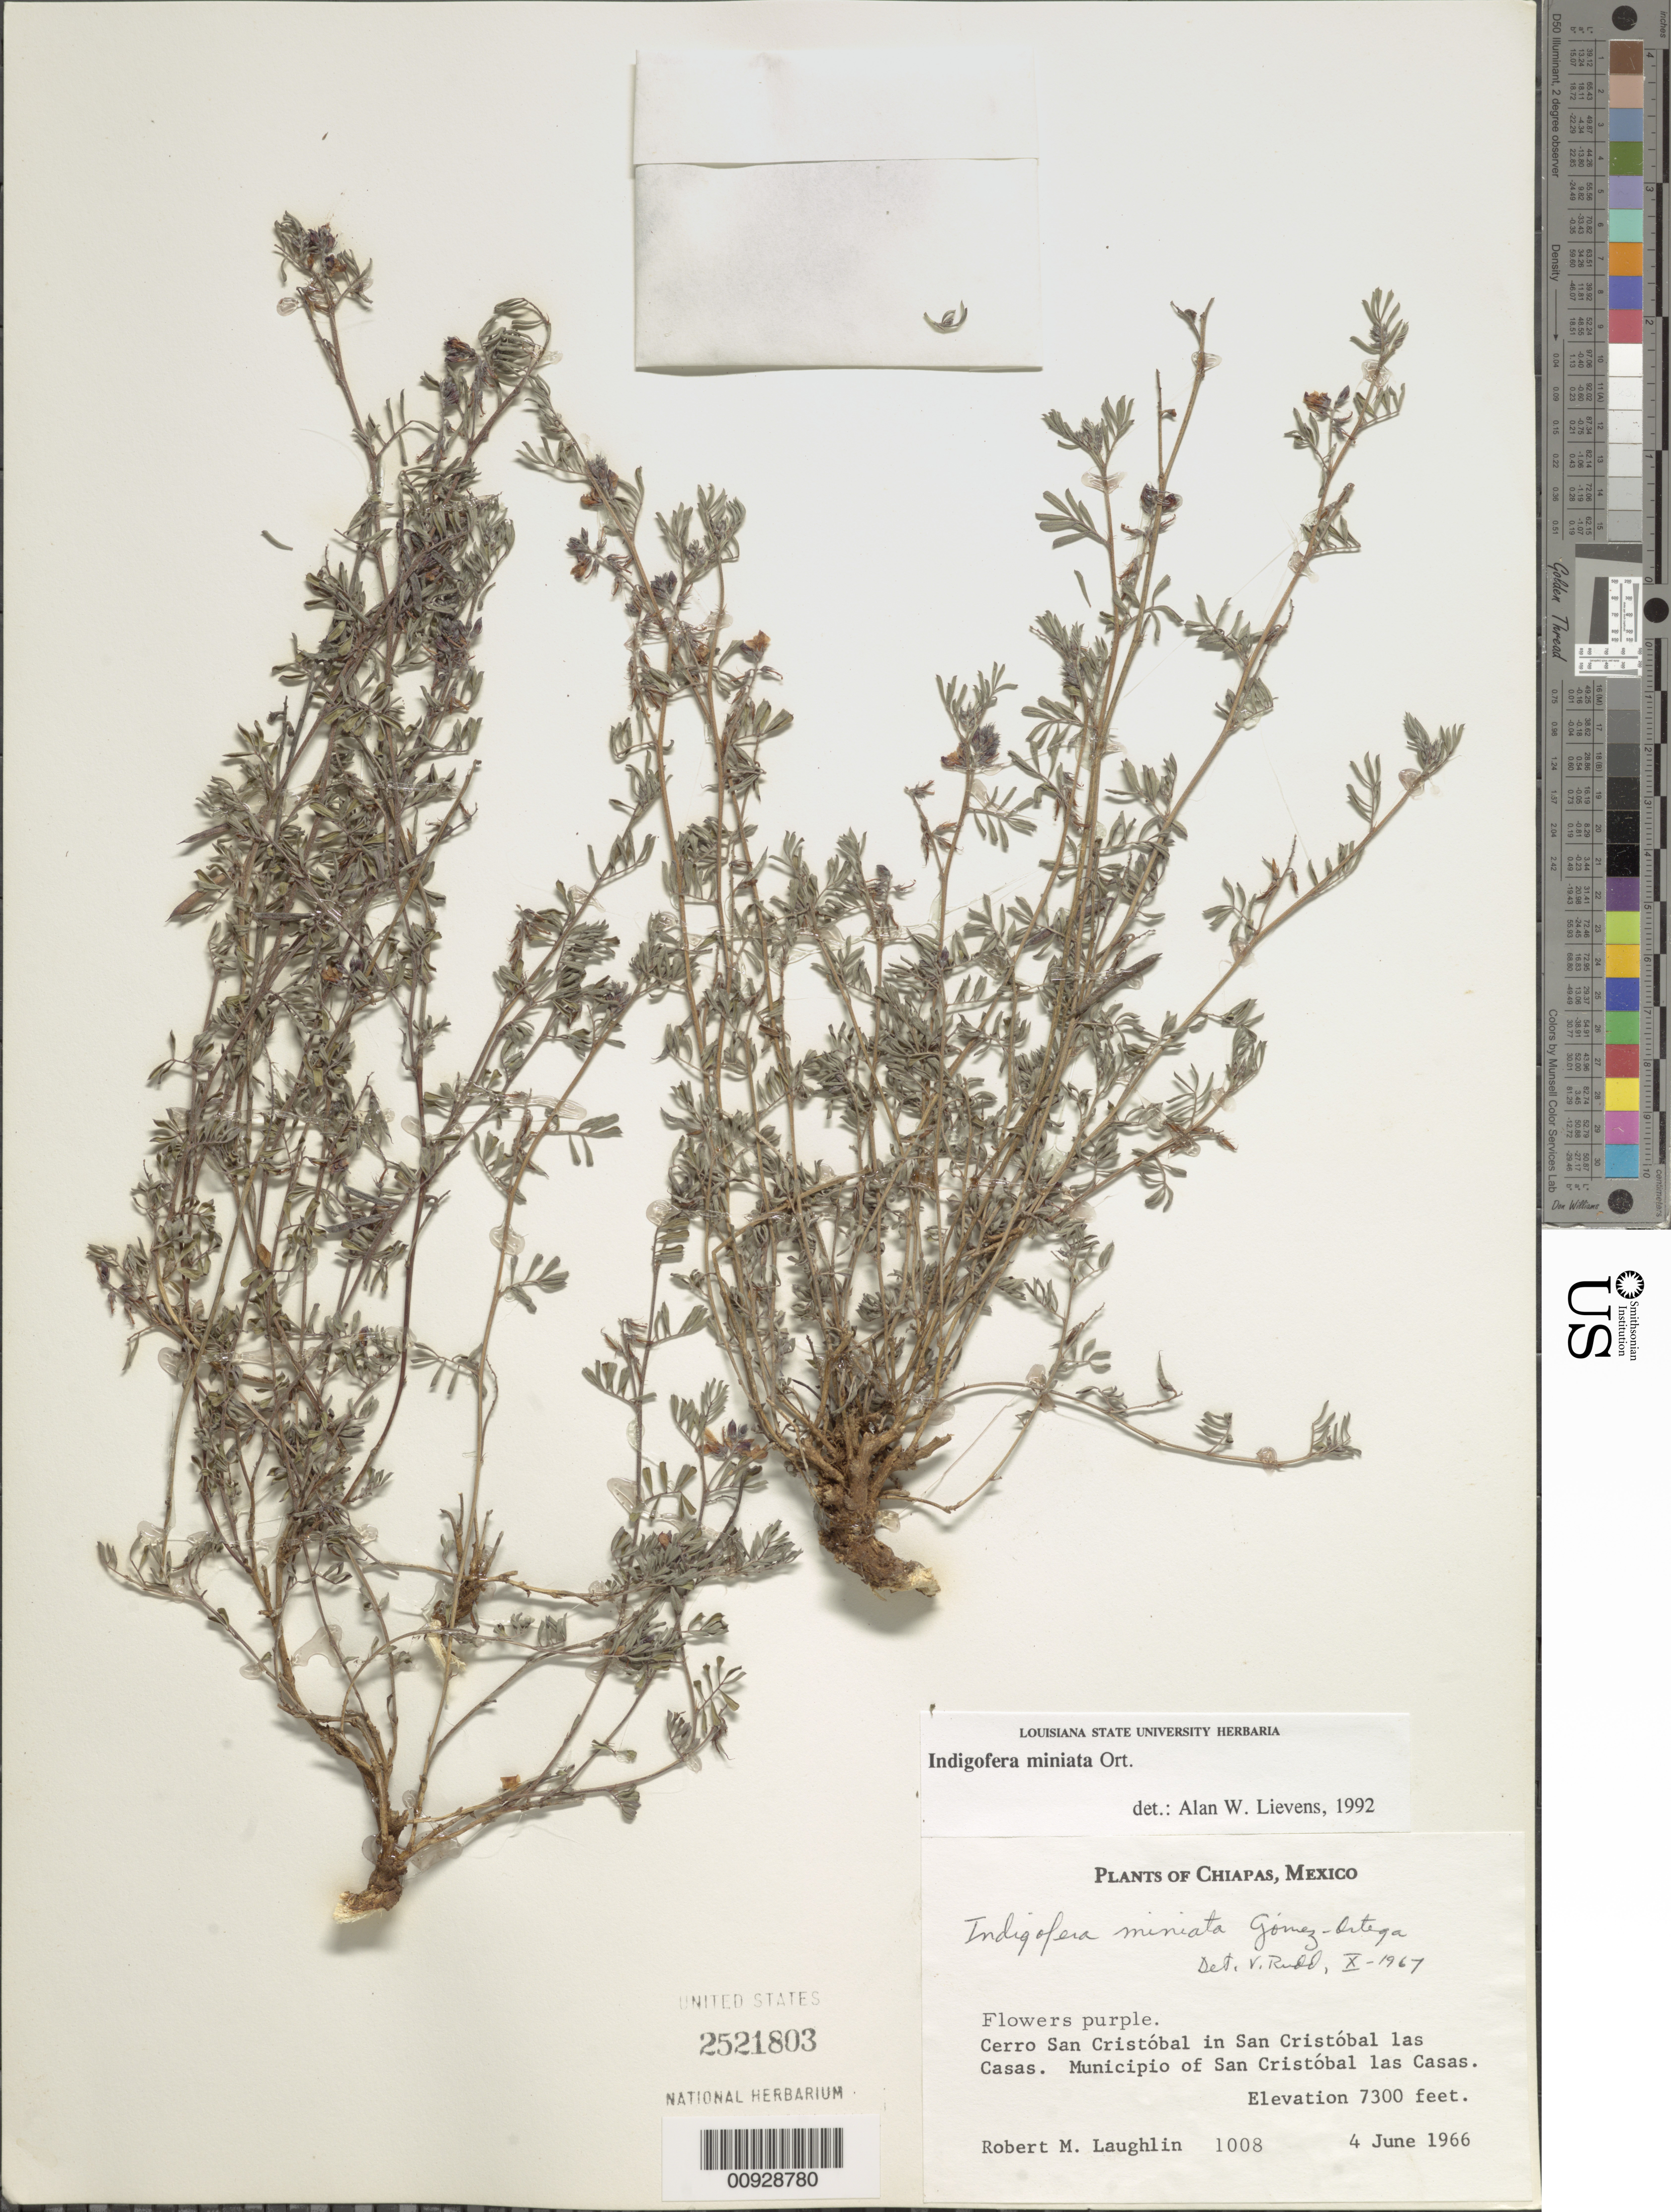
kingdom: Plantae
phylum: Tracheophyta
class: Magnoliopsida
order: Fabales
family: Fabaceae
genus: Indigofera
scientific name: Indigofera miniata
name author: Orteg.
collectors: R. M. Laughlin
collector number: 1008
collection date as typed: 04 Jun 1966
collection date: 1966-06-04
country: Mexico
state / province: Chiapas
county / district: San Cristóbal de las Casas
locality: Cerro San Cristóbal in San Cristóbal las Casas. Municipio of San Cristóbal las Casas, Chiapas.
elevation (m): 2225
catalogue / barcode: US 2521803